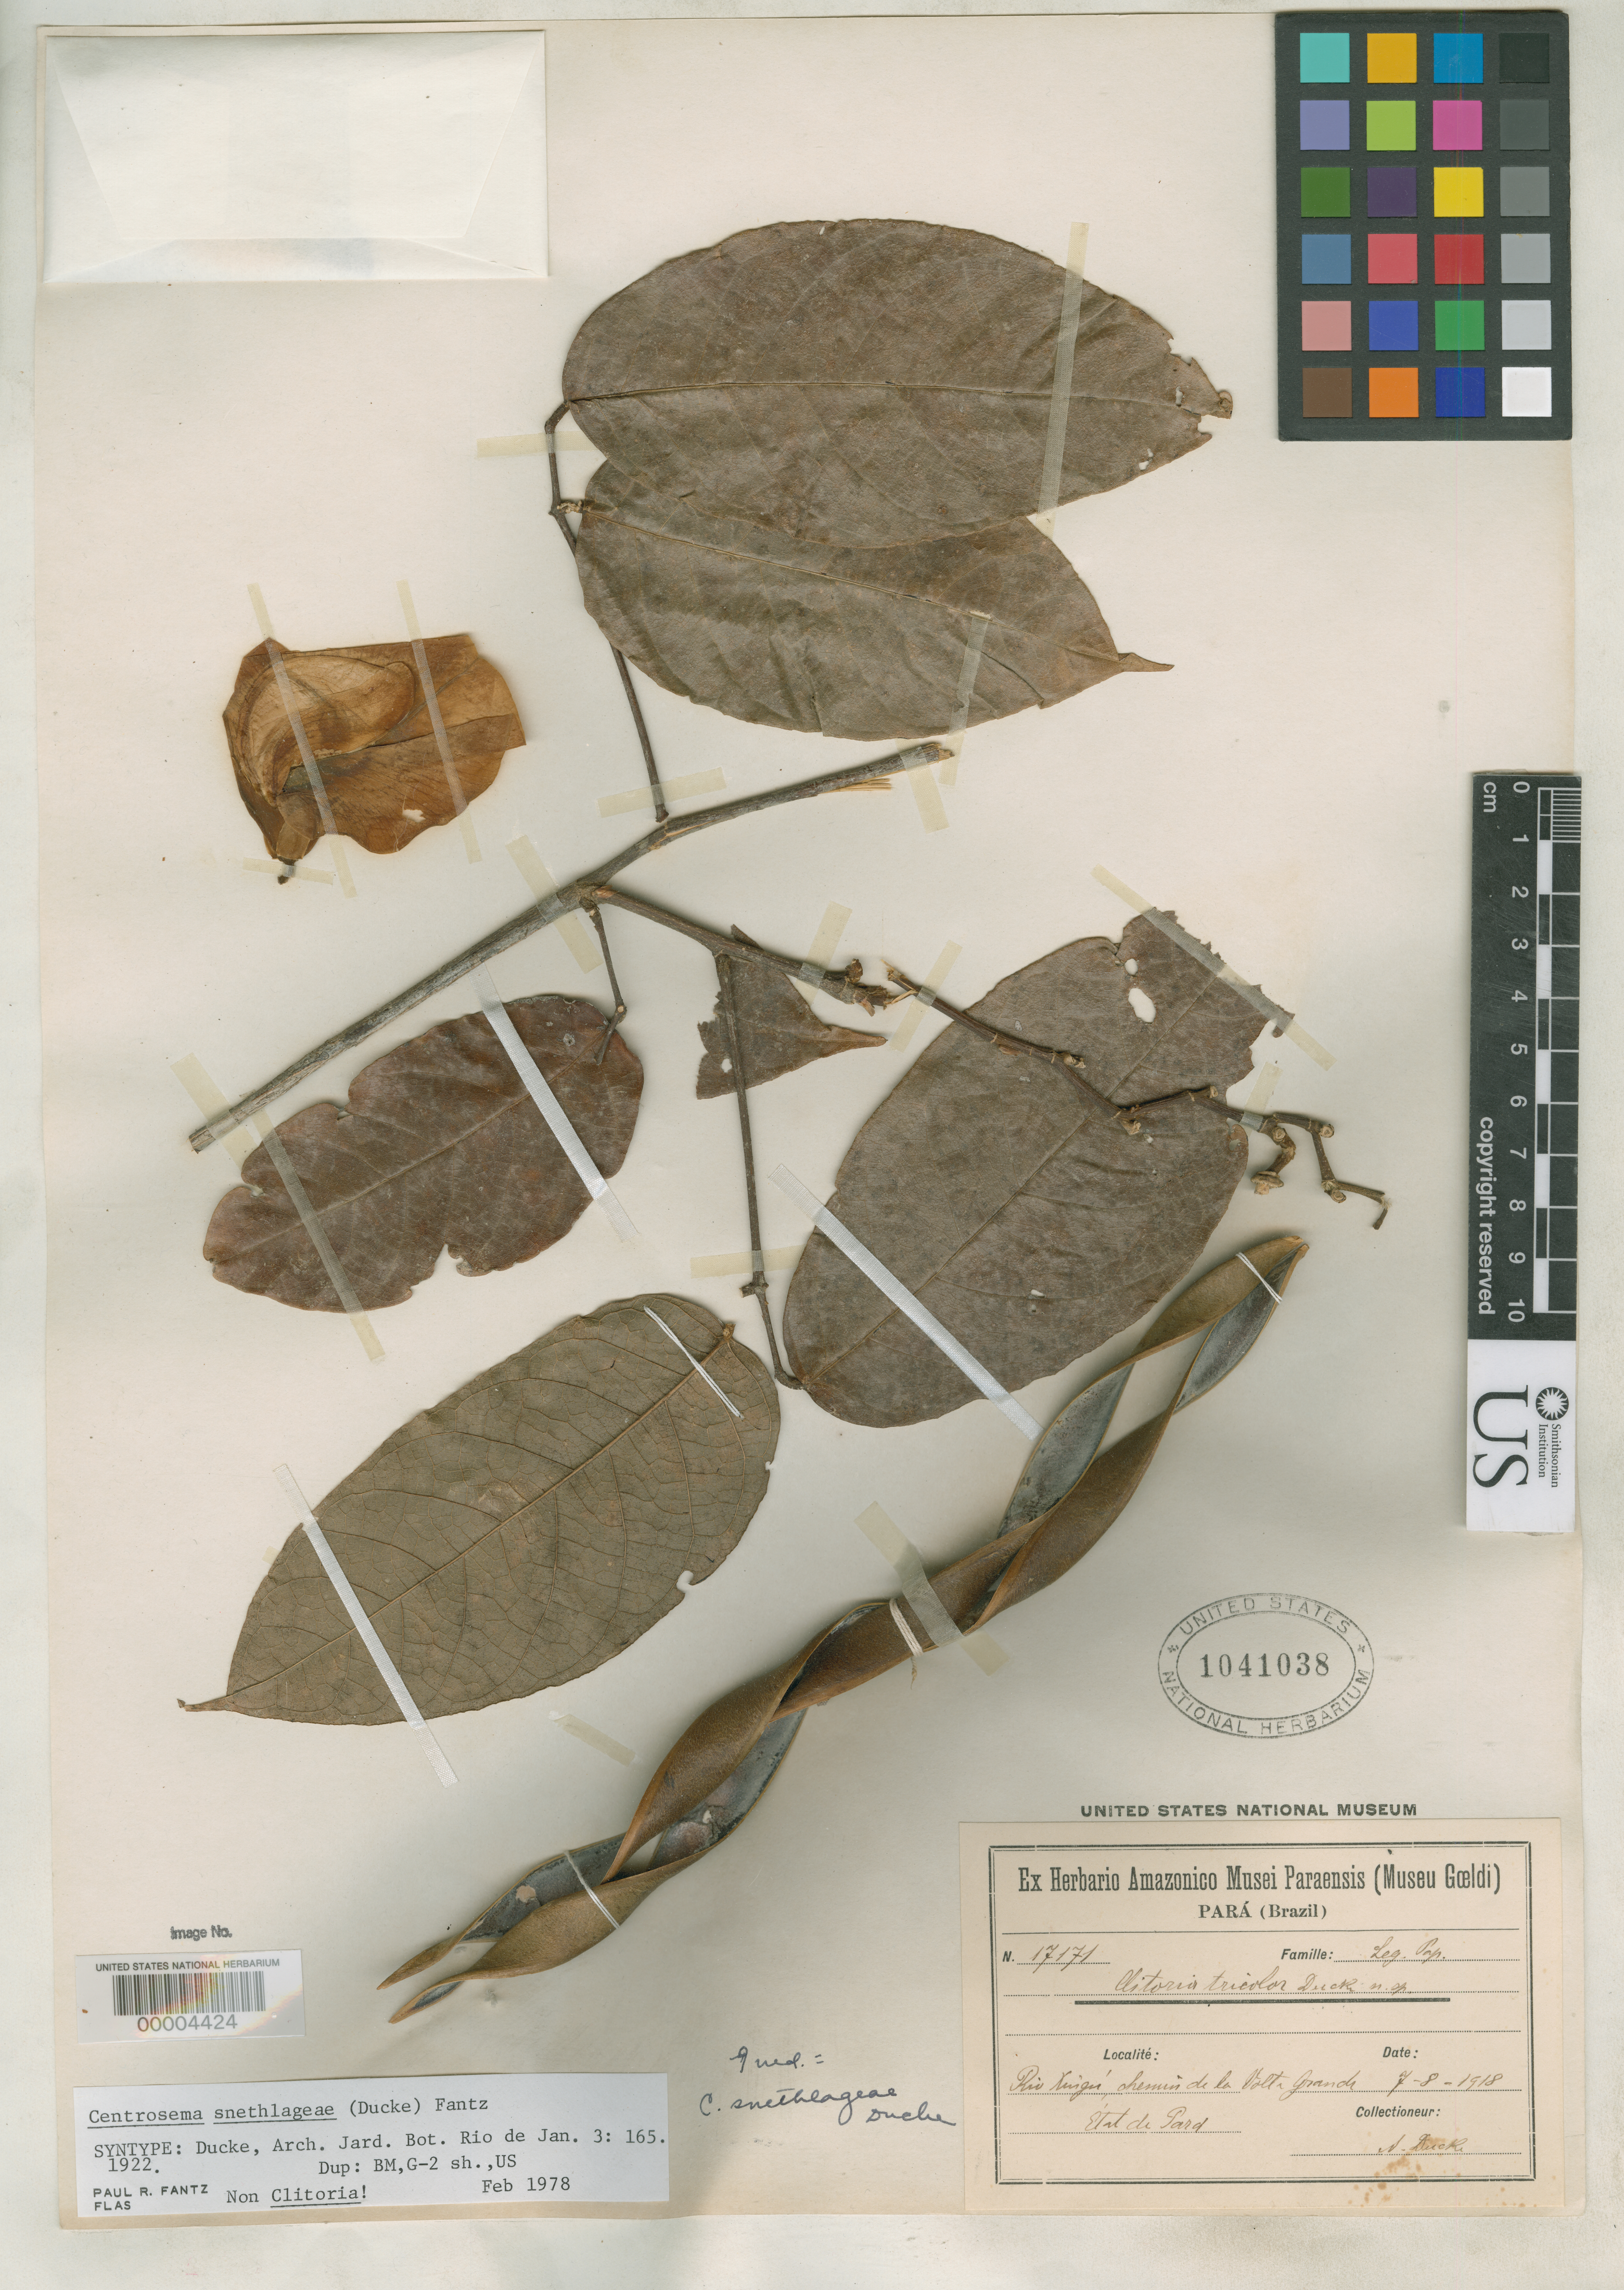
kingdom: Plantae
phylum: Tracheophyta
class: Magnoliopsida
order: Fabales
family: Fabaceae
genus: Clitoria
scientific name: Clitoria snethlageae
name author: Ducke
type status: Syntype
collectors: A. Ducke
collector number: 17171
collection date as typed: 07 Aug 1918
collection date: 1918-08-07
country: Brazil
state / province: Pará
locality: Rio Xingu.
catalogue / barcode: US 1041038